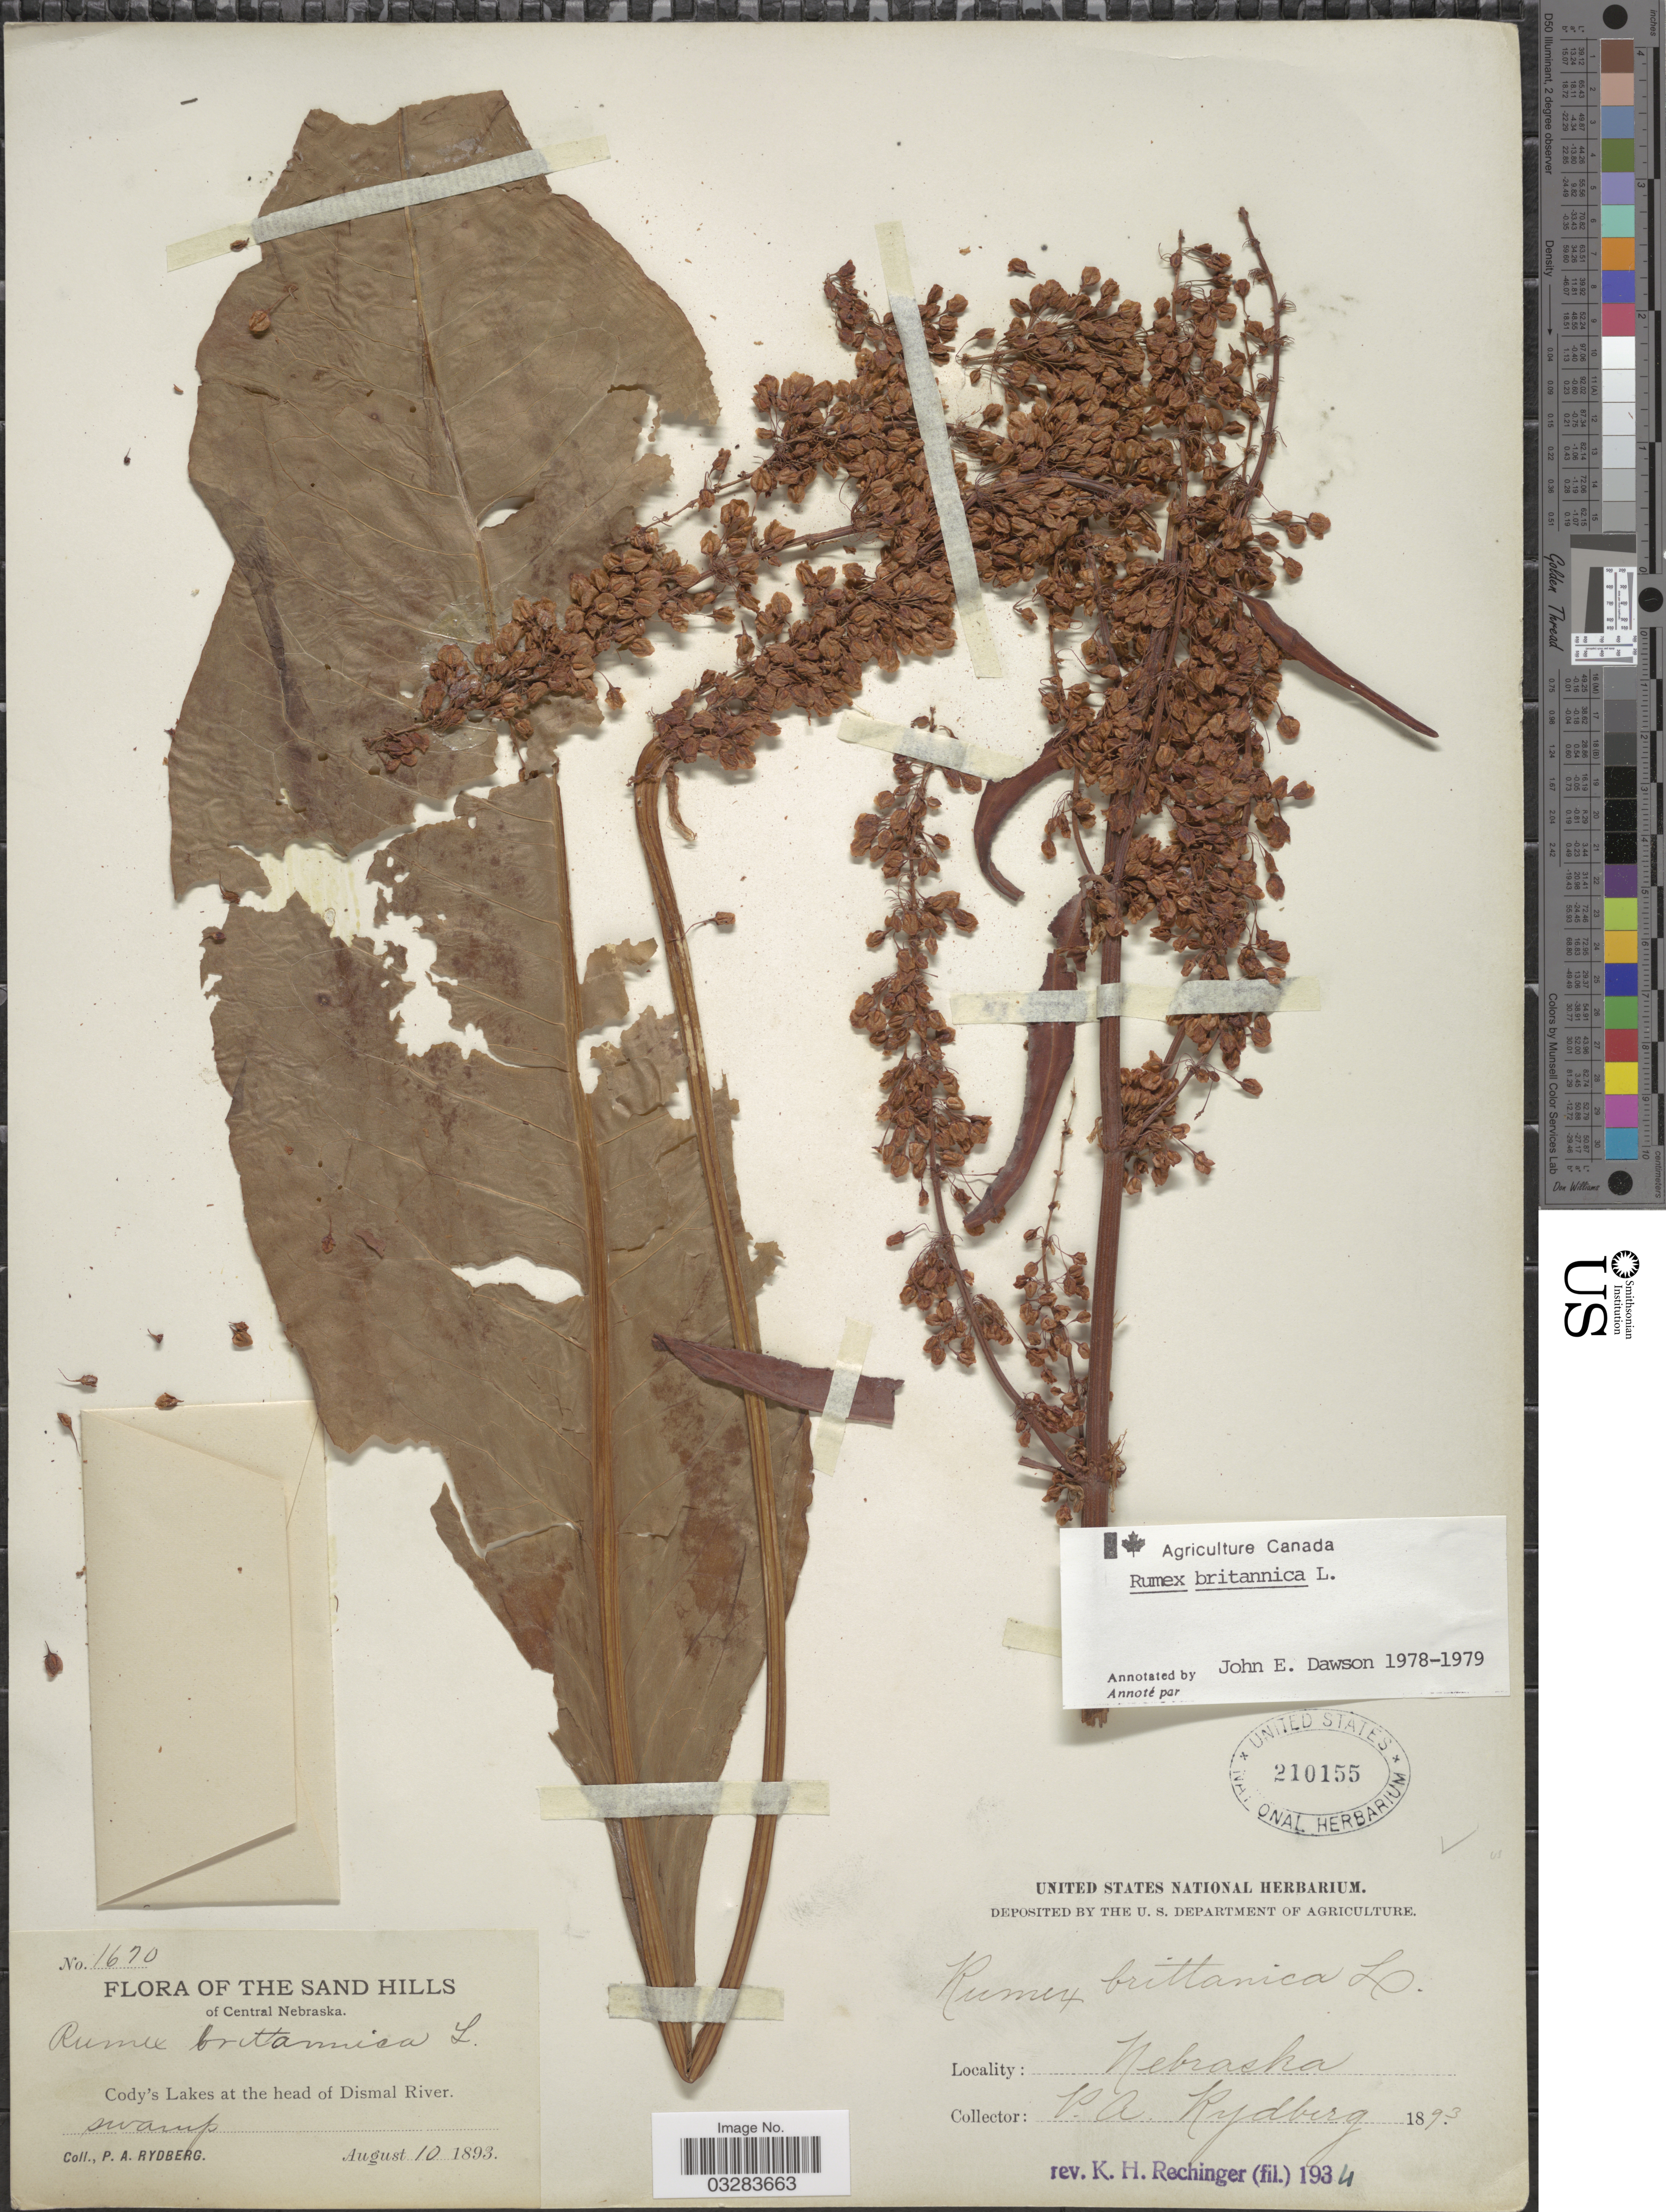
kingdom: Plantae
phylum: Tracheophyta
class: Magnoliopsida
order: Caryophyllales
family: Polygonaceae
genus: Rumex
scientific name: Rumex britannica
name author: L.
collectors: P. A. Rydberg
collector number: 1670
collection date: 1893-08-10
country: United States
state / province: Nebraska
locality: The Sand Hills of Central Nebraska. Cody's Lakes at the head of Dismal River.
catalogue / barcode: US 210155